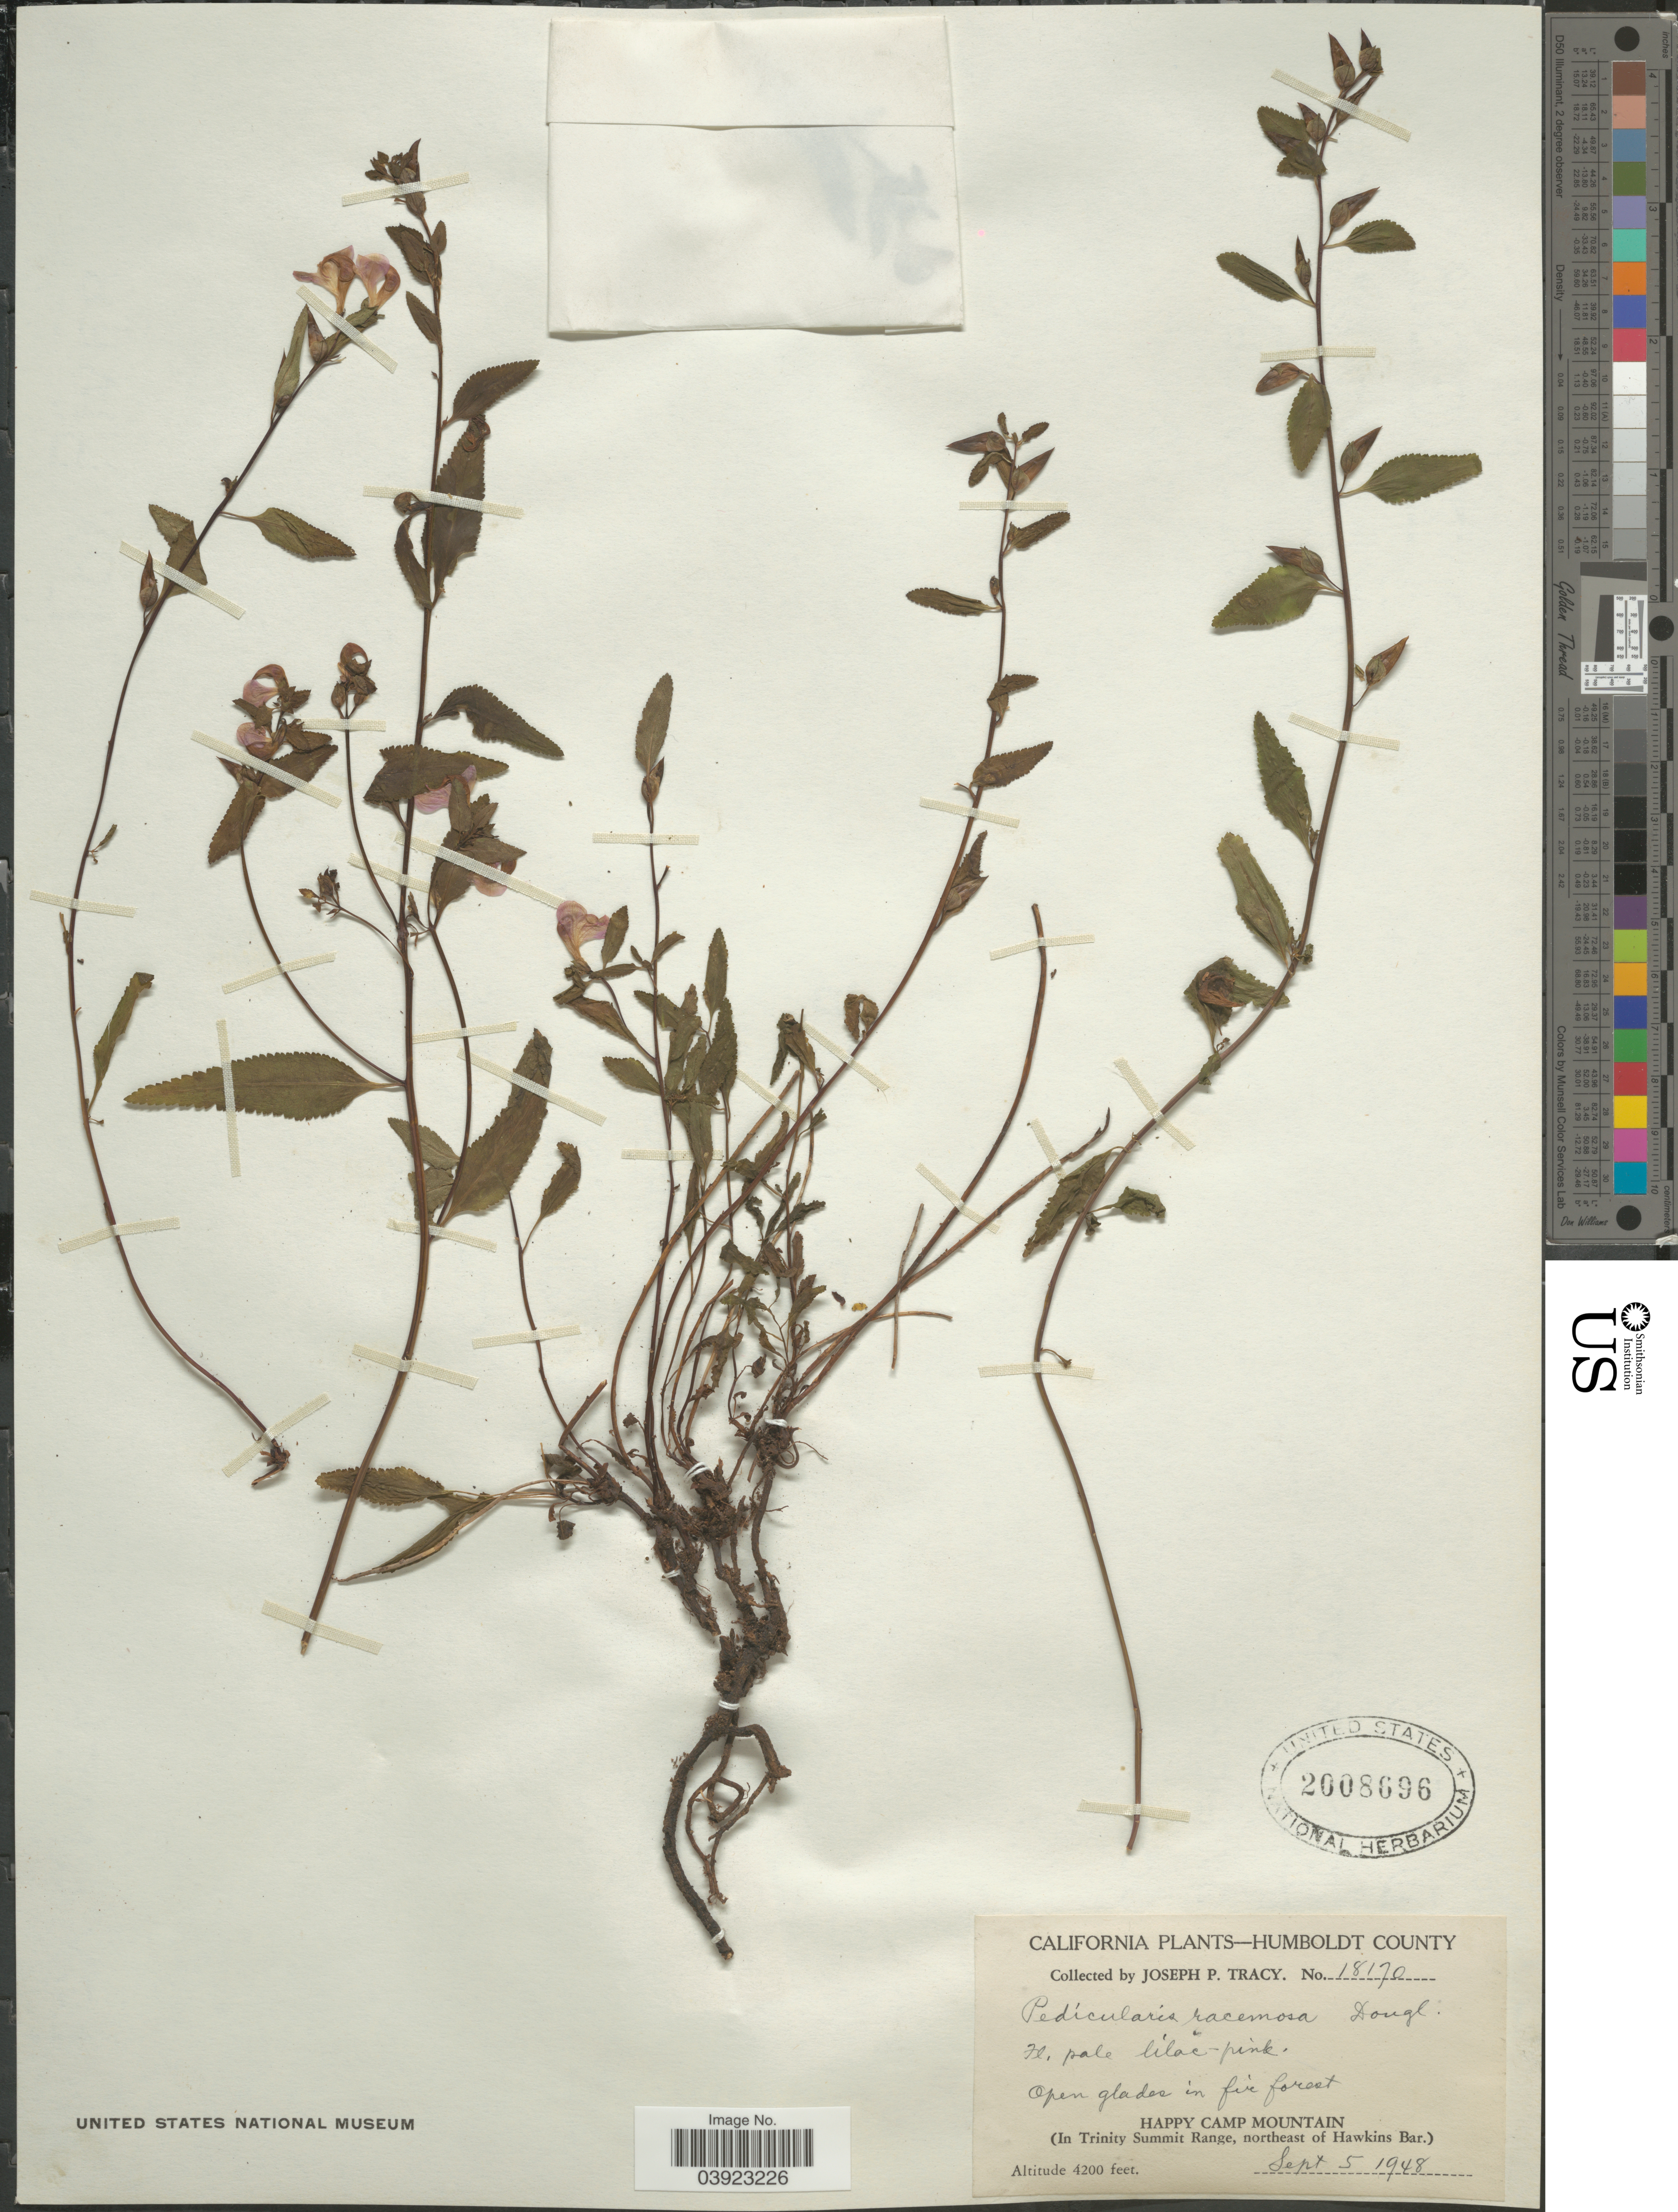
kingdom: Plantae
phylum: Tracheophyta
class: Magnoliopsida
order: Lamiales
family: Orobanchaceae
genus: Pedicularis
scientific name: Pedicularis racemosa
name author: Douglas ex Benth.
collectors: J. Tracy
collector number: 18170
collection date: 1948-09-05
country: United States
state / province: California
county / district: Humboldt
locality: Humboldt County. Happy Camp Mountain (In Trinity Summit Range, northeast of Hawkins Bar.)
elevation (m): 1280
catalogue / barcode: US 2008696